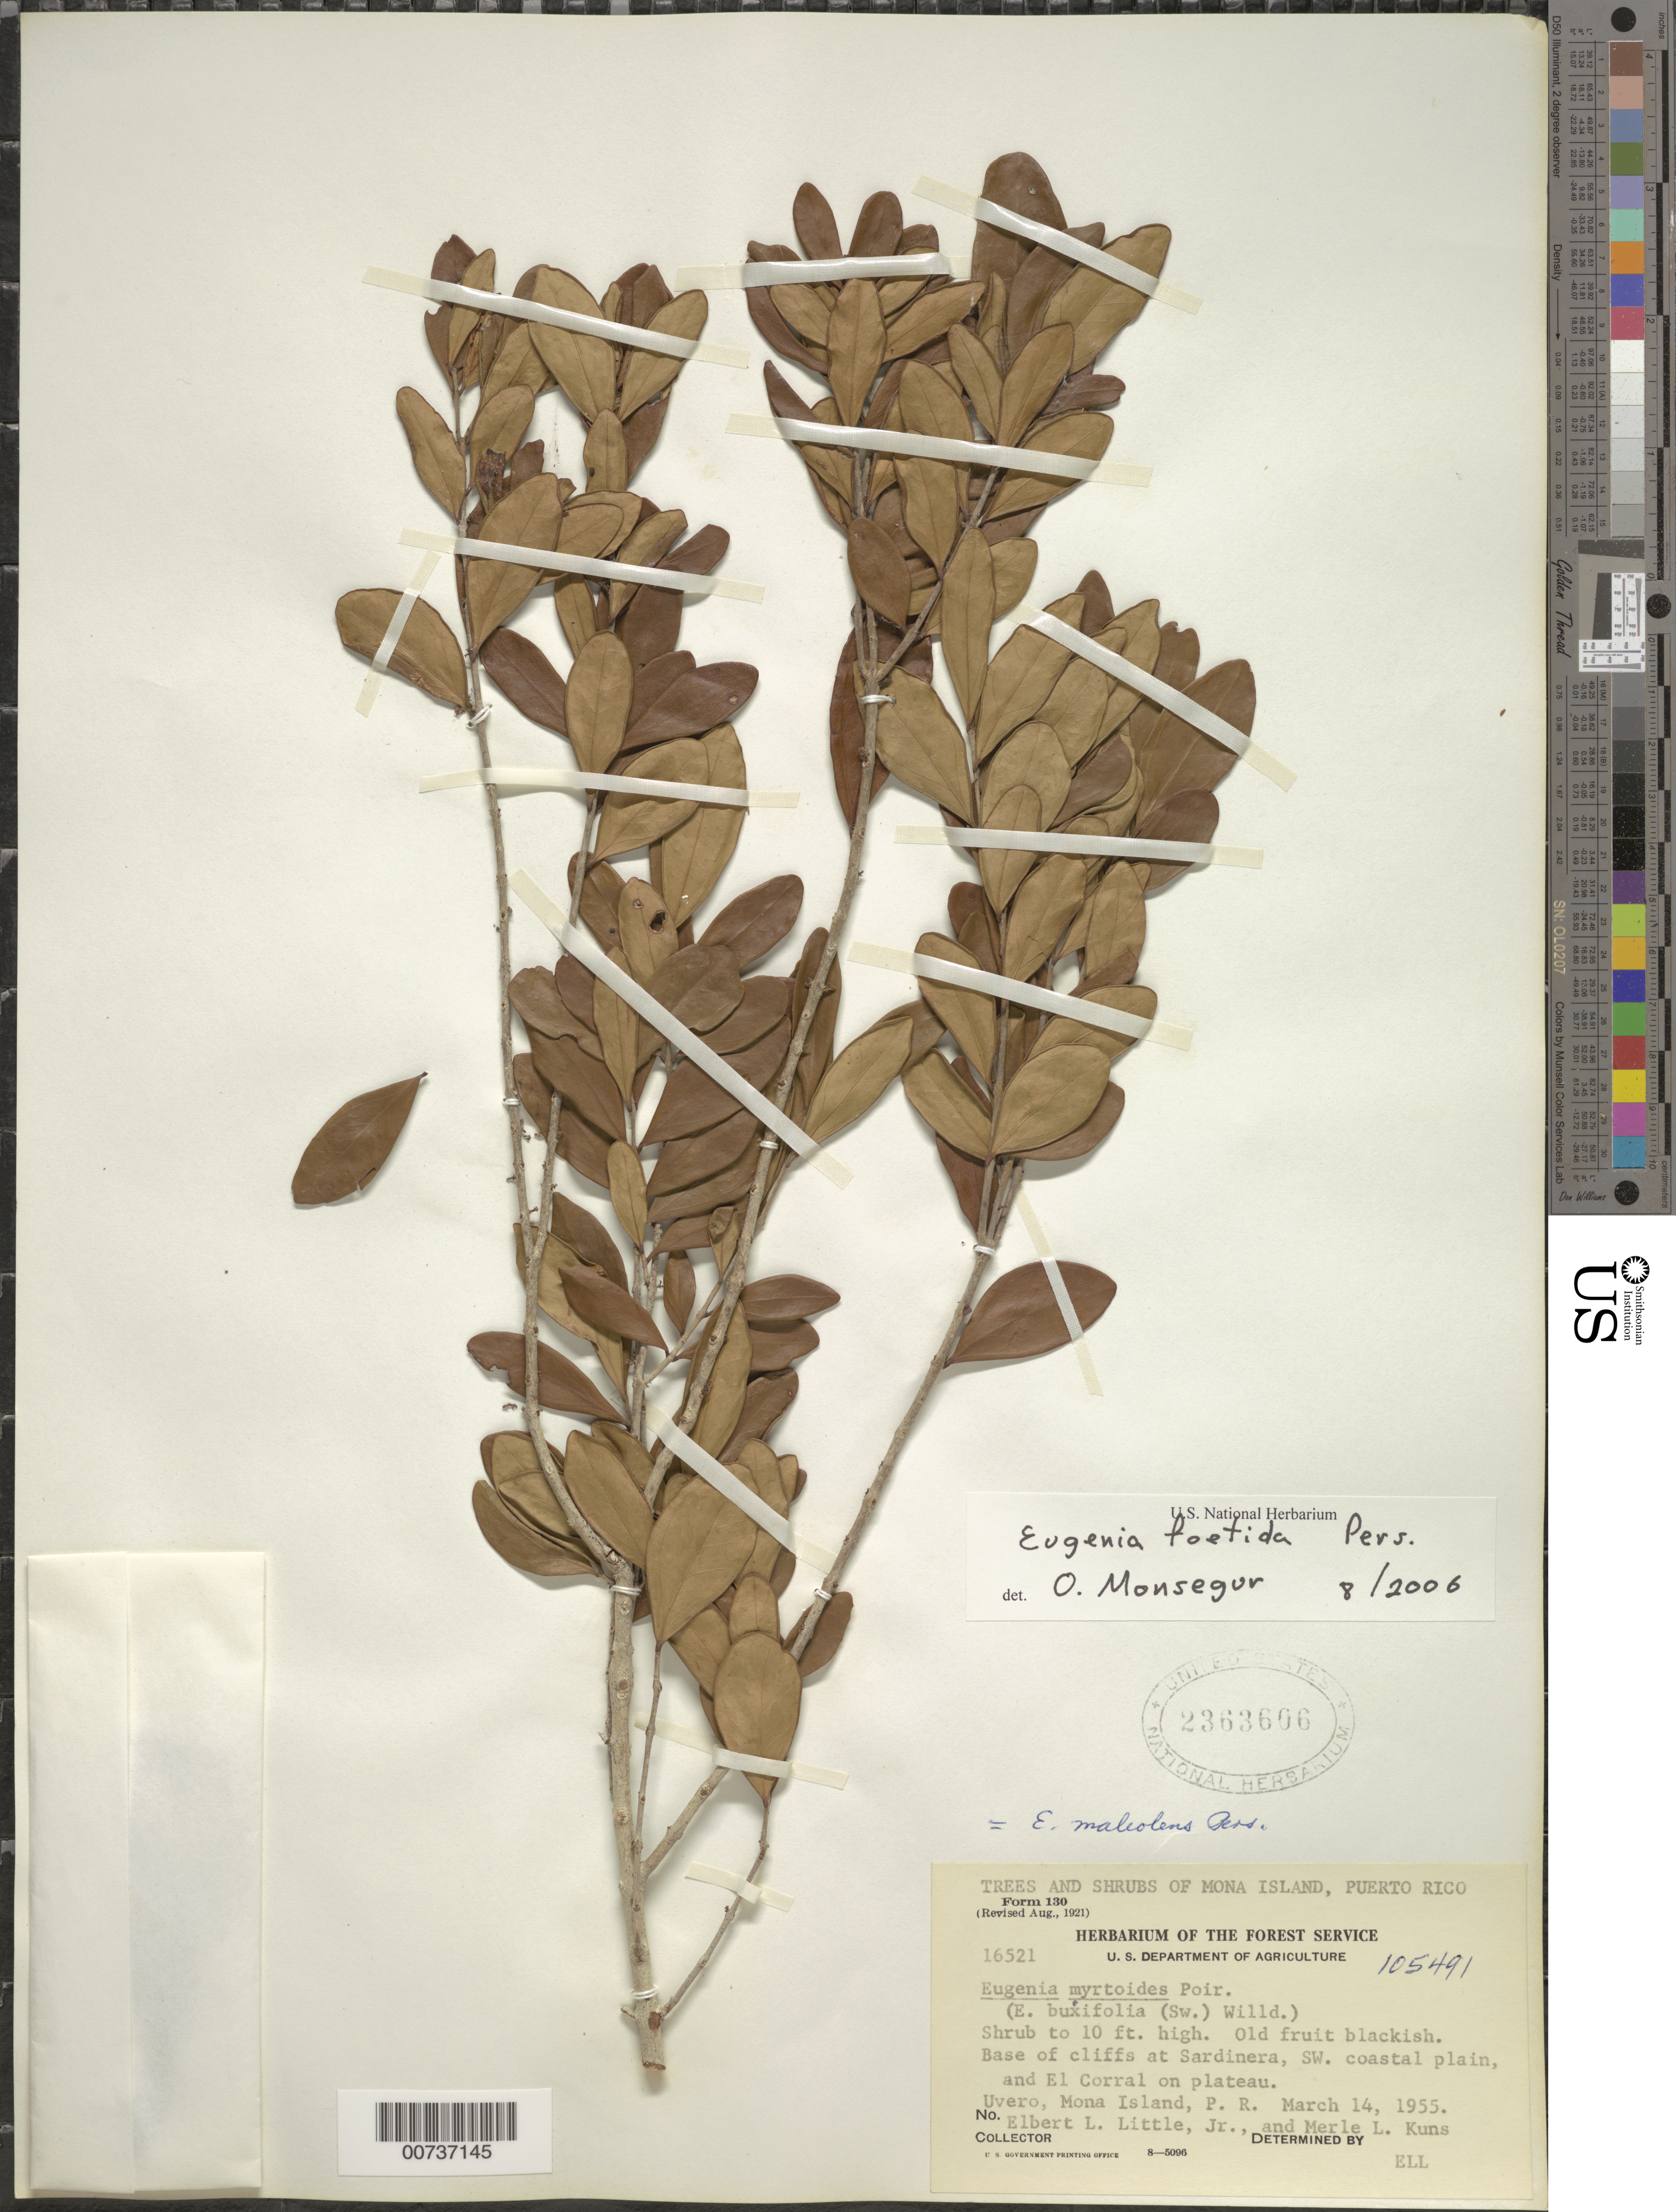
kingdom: Plantae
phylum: Tracheophyta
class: Magnoliopsida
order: Myrtales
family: Myrtaceae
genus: Eugenia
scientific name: Eugenia monticola var. monticola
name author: (Sw.) DC.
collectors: E. L. Little & M. Kuns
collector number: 16521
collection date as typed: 14 Mar 1955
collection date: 1955-03-14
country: Puerto Rico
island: Mona I.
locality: Uvero, Base of Cliffs at Sardinera, SW coastal plain, and El Corral on plateau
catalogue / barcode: US 2363606